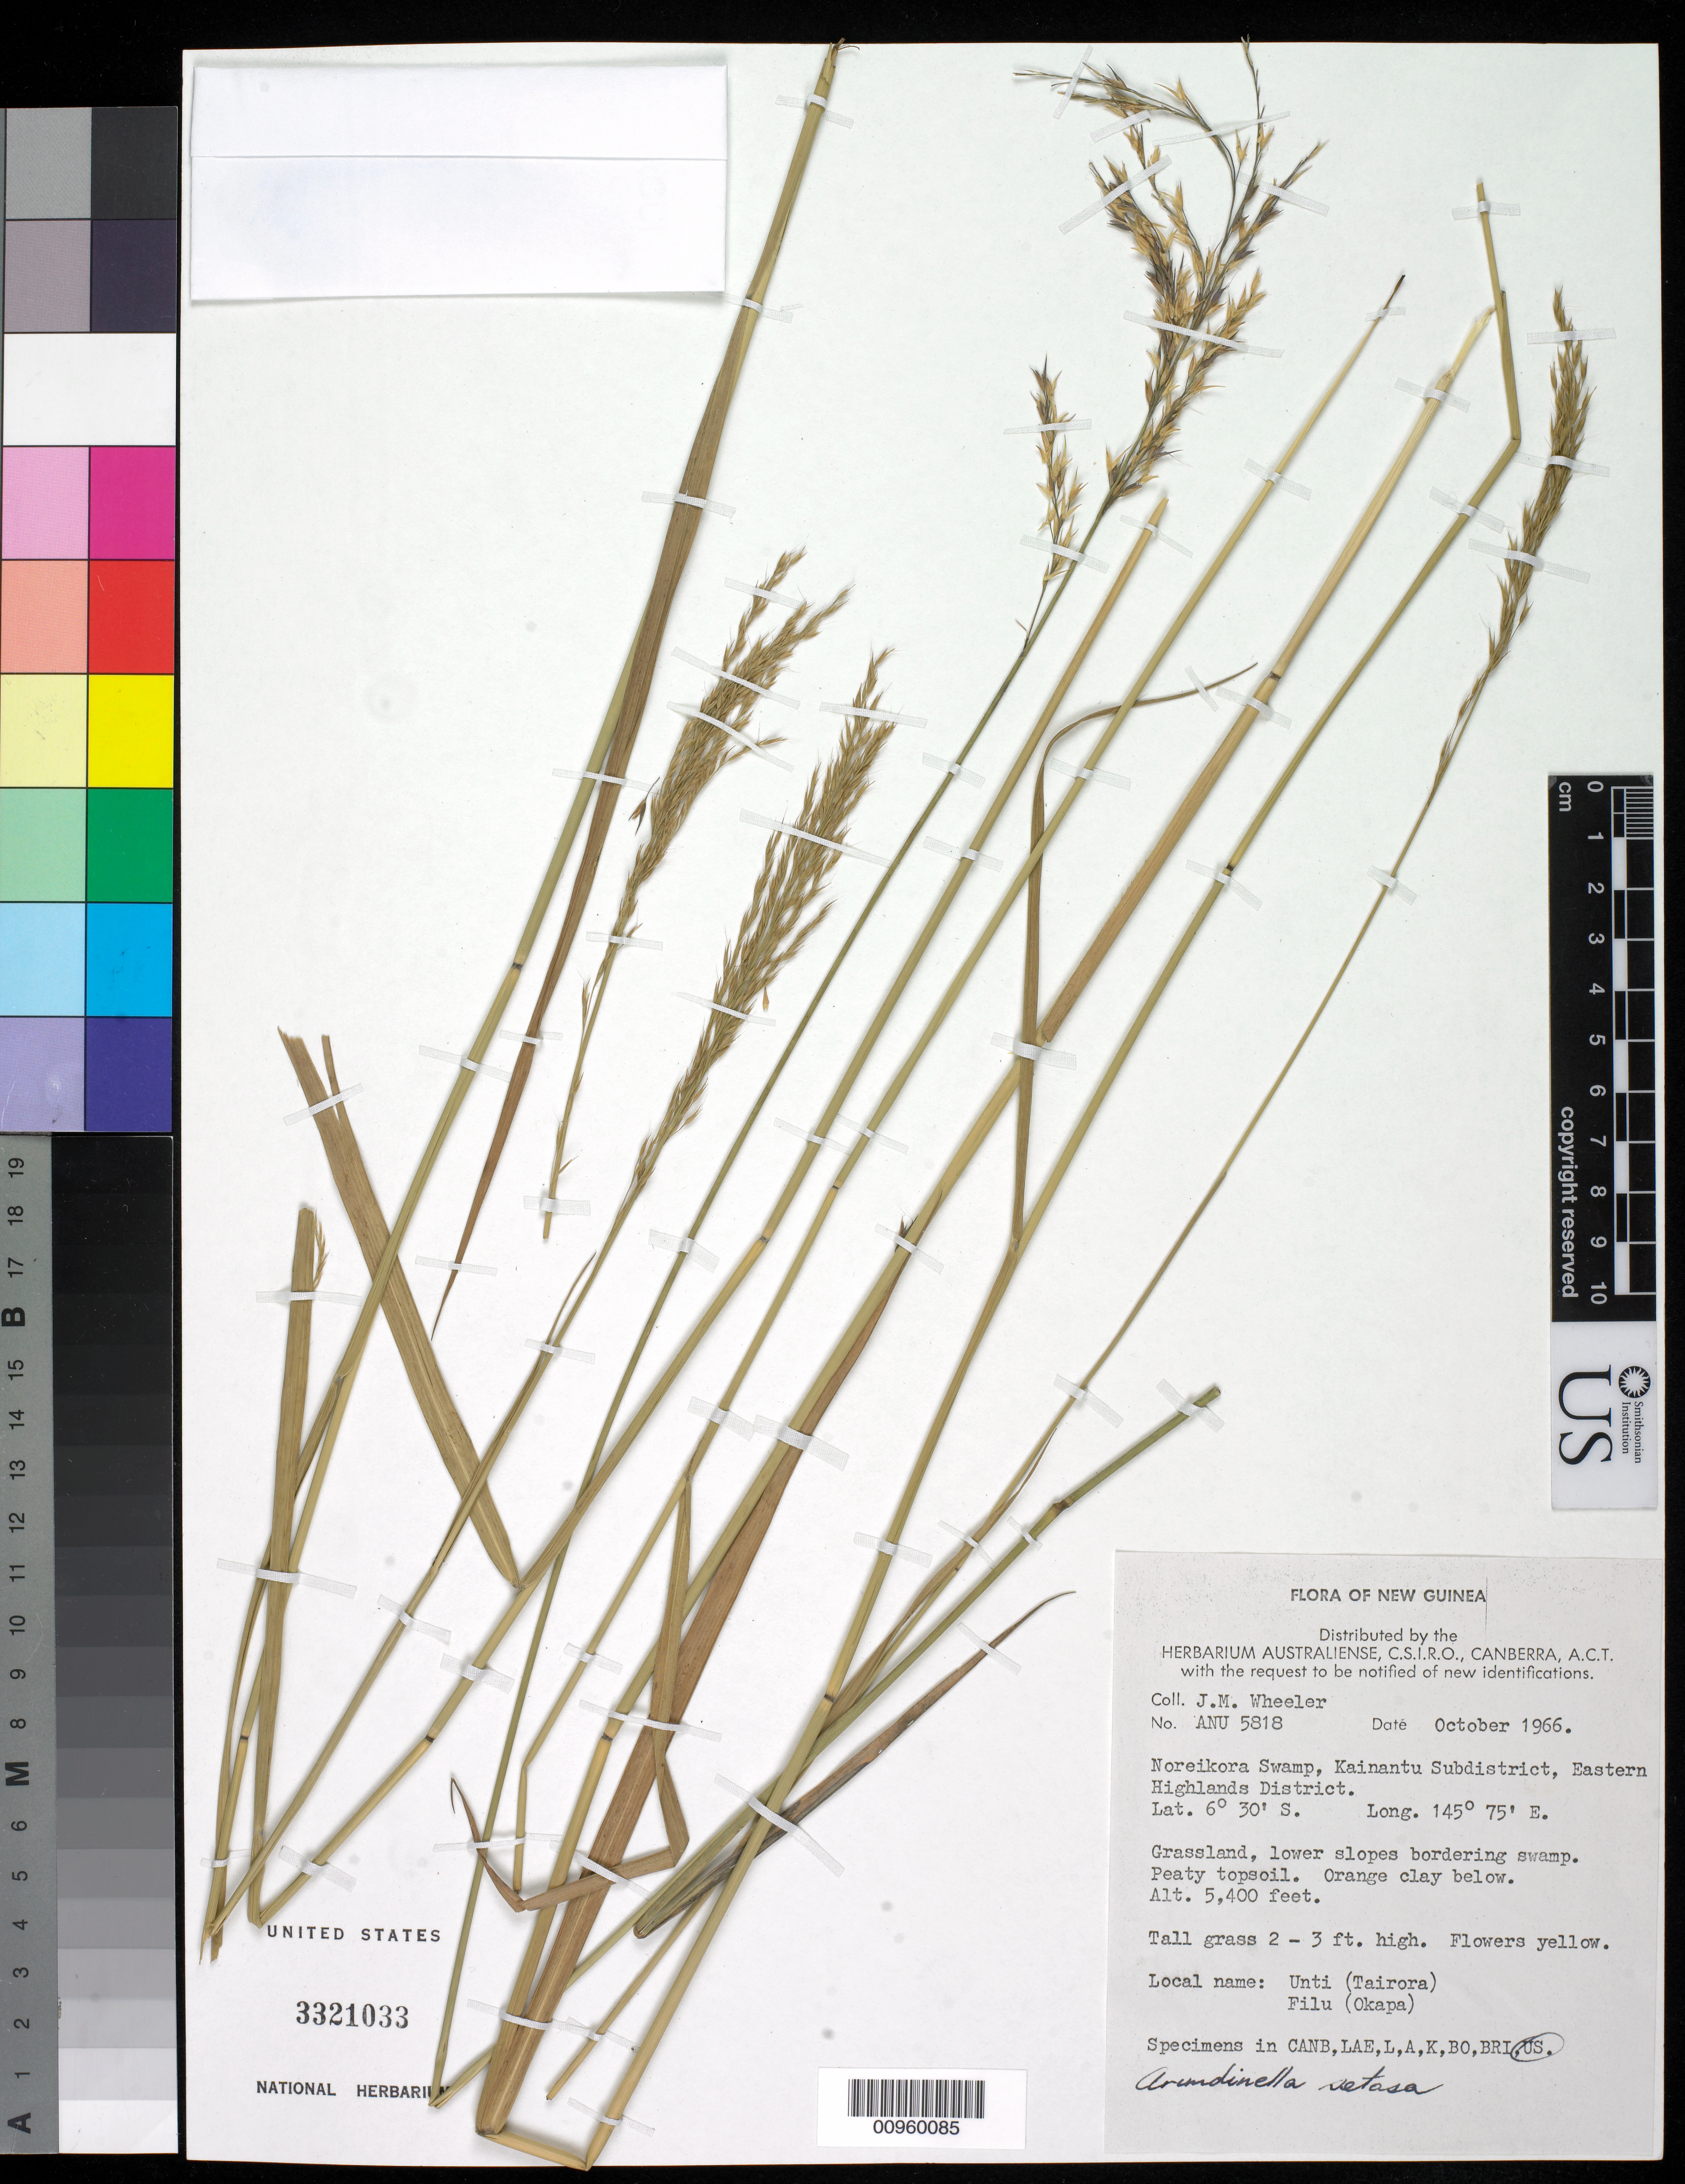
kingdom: Plantae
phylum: Tracheophyta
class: Liliopsida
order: Poales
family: Poaceae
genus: Arundinella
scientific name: Arundinella setosa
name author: Trin.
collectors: J. Wheeler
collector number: ANU 5818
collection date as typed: Oct 1966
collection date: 1966-10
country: Papua New Guinea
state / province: Eastern Highlands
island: New Guinea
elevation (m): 1646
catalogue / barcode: US 3321033